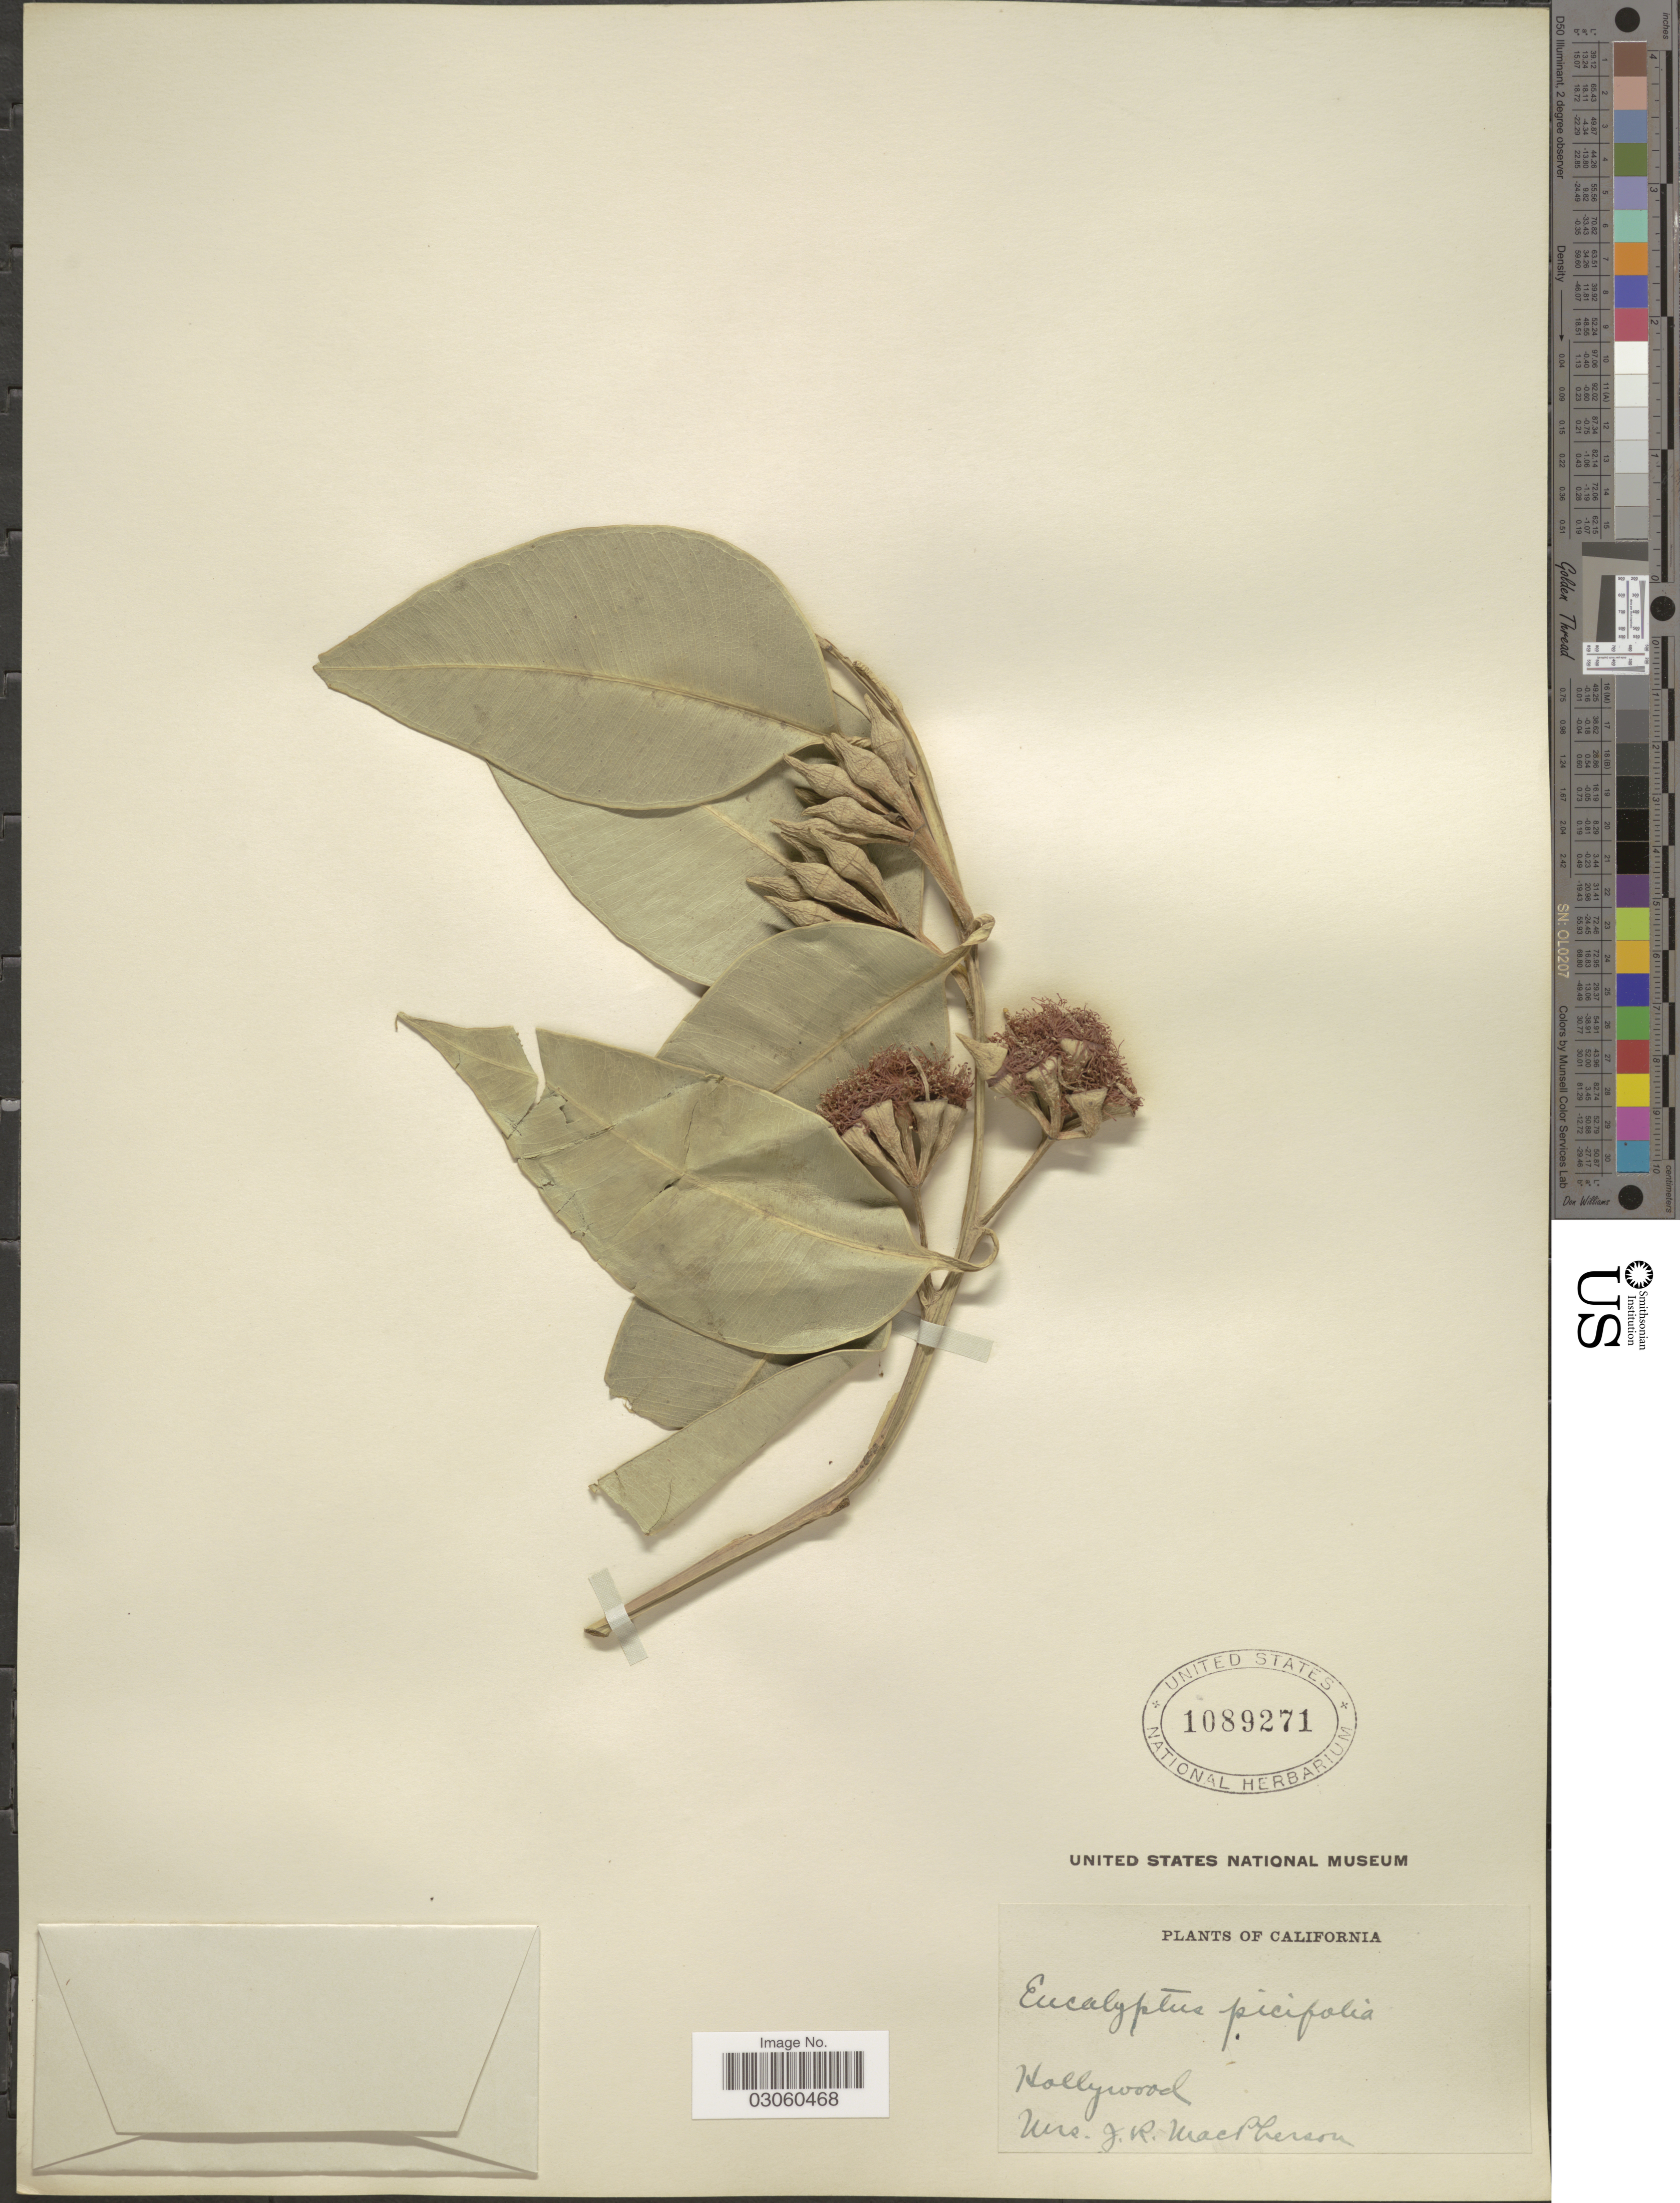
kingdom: Plantae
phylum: Tracheophyta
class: Magnoliopsida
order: Myrtales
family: Myrtaceae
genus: Eucalyptus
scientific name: Eucalyptus ficifolia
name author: F. Muell.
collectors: J. MacPherson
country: United States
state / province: California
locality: Hollywood.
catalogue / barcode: US 1089271